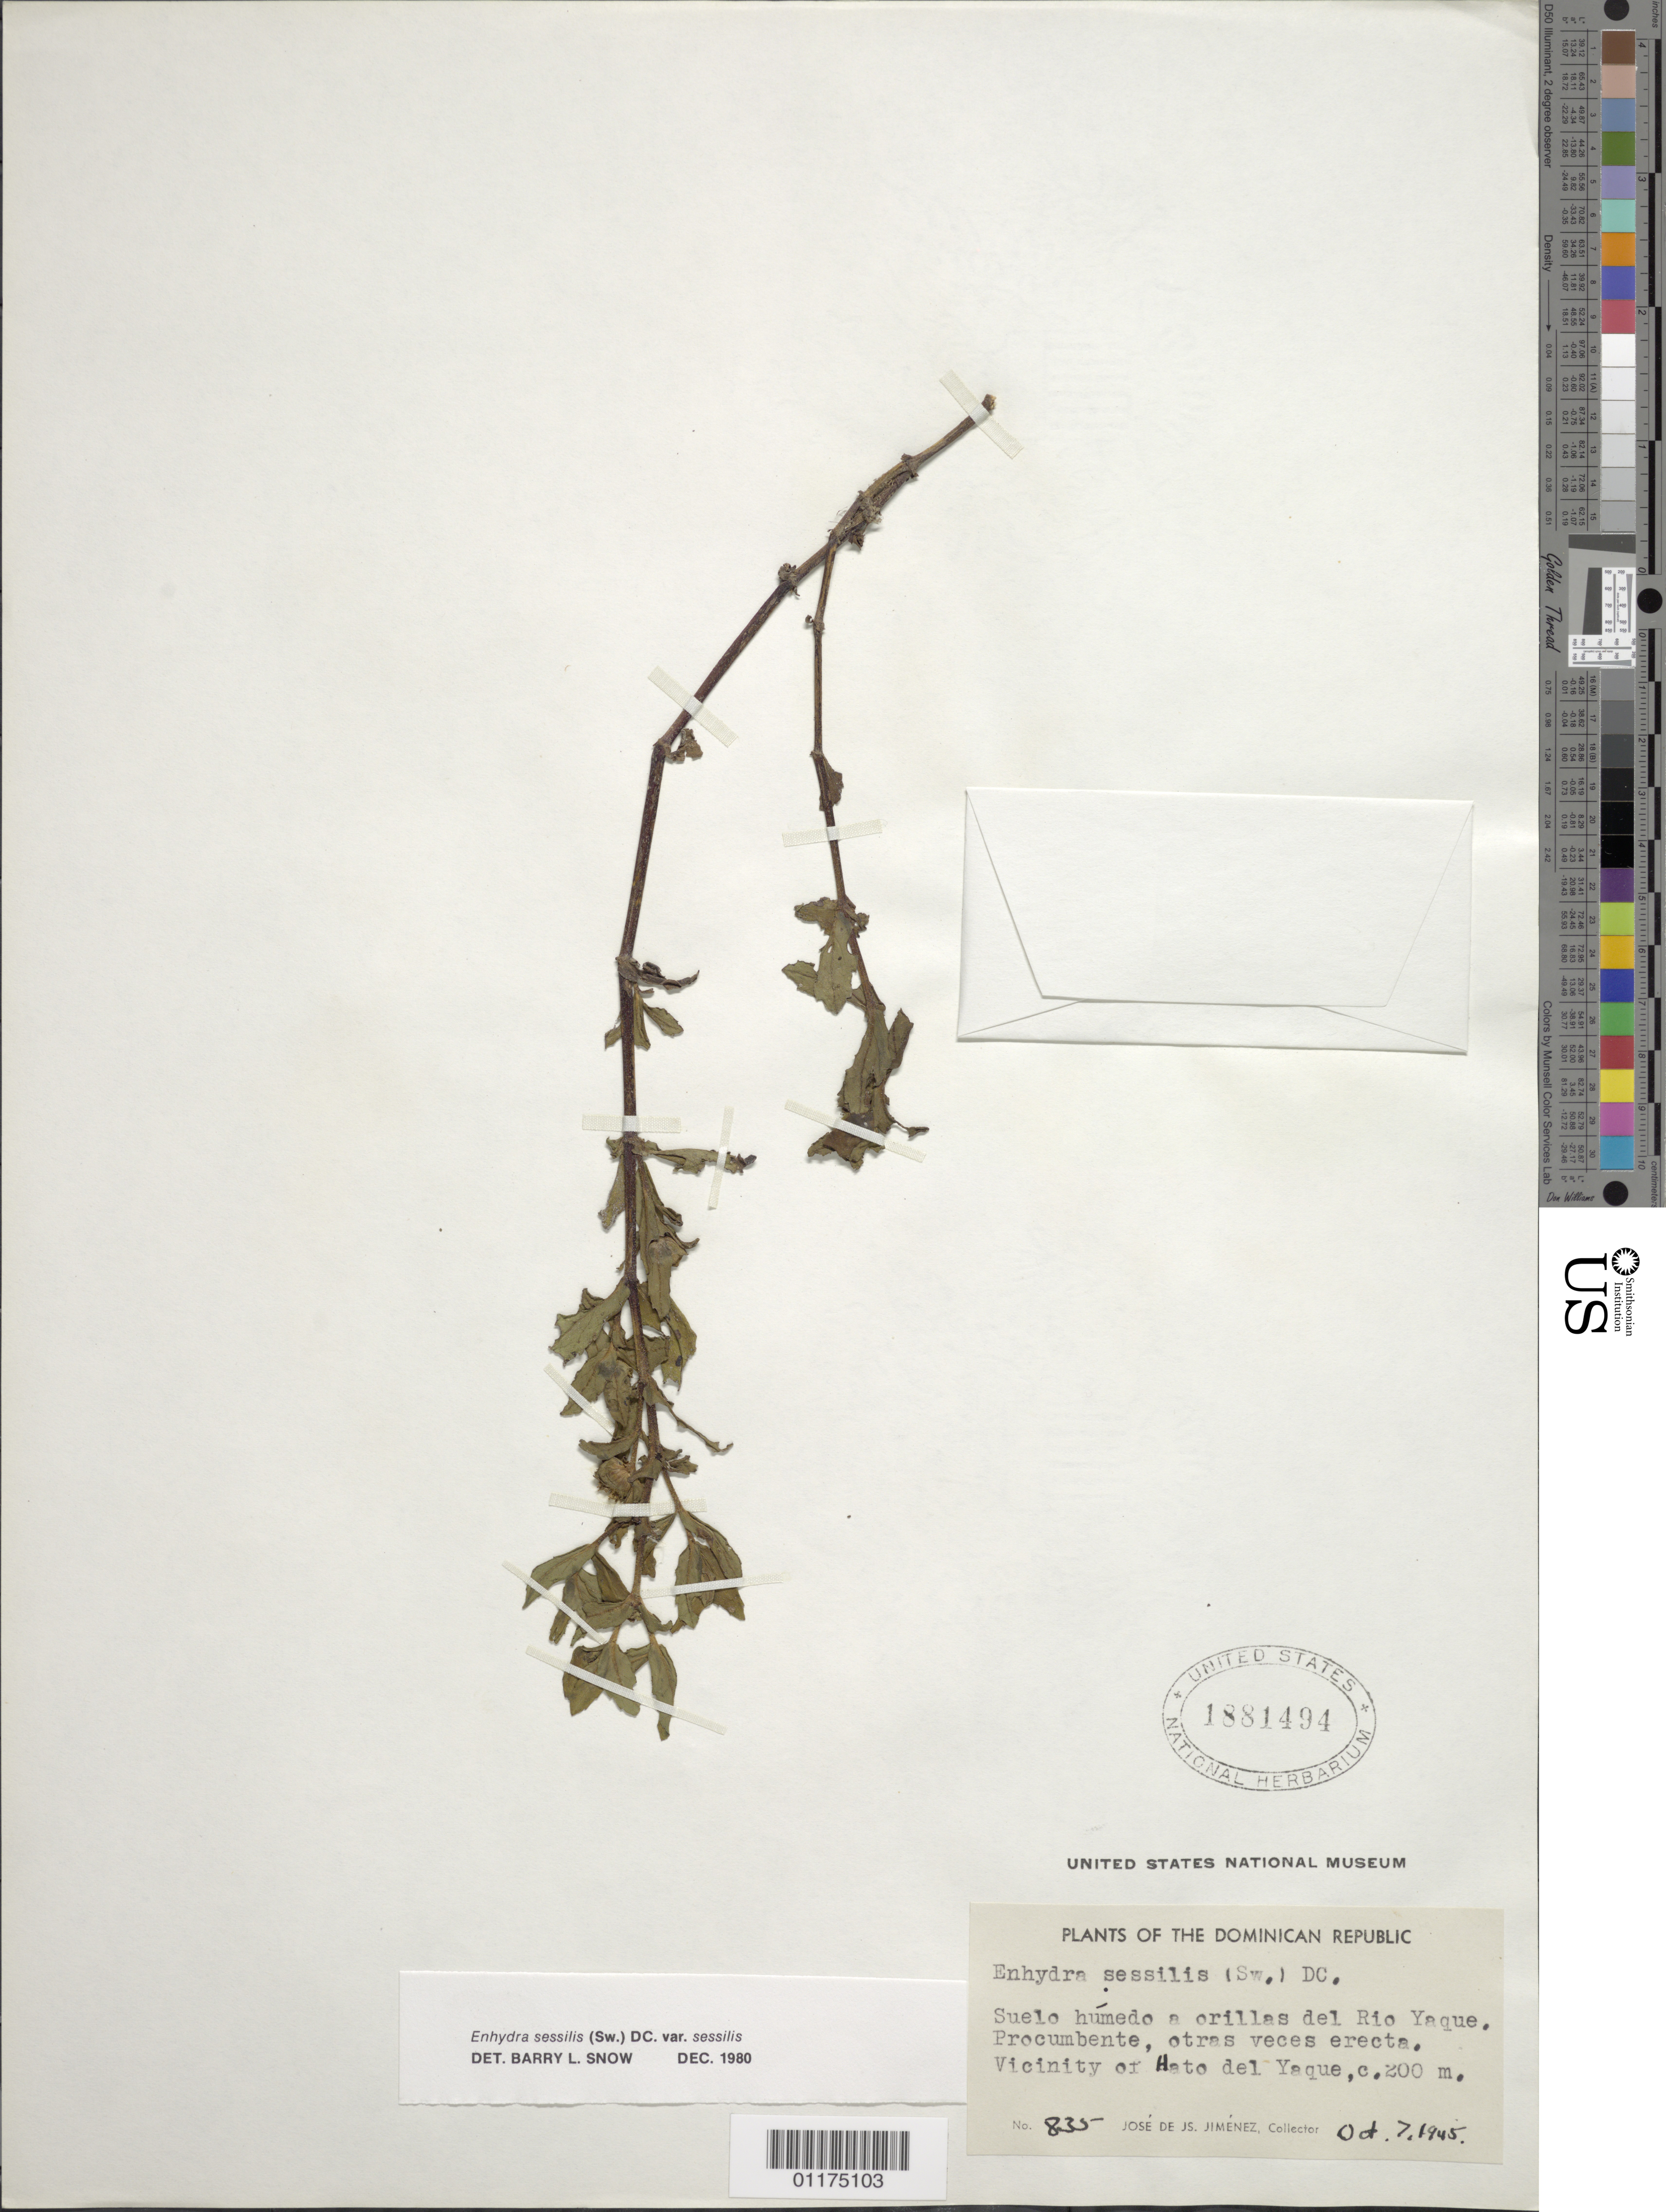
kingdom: Plantae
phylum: Tracheophyta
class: Magnoliopsida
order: Asterales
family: Asteraceae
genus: Enhydra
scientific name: Enhydra sessilis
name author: (Sw.) DC.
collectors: J. J. Jiménez Almonte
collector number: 835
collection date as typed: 07 Oct 1945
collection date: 1945-10-07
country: Dominican Republic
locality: Vicinity of Hato del Yaque,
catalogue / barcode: US 1881494